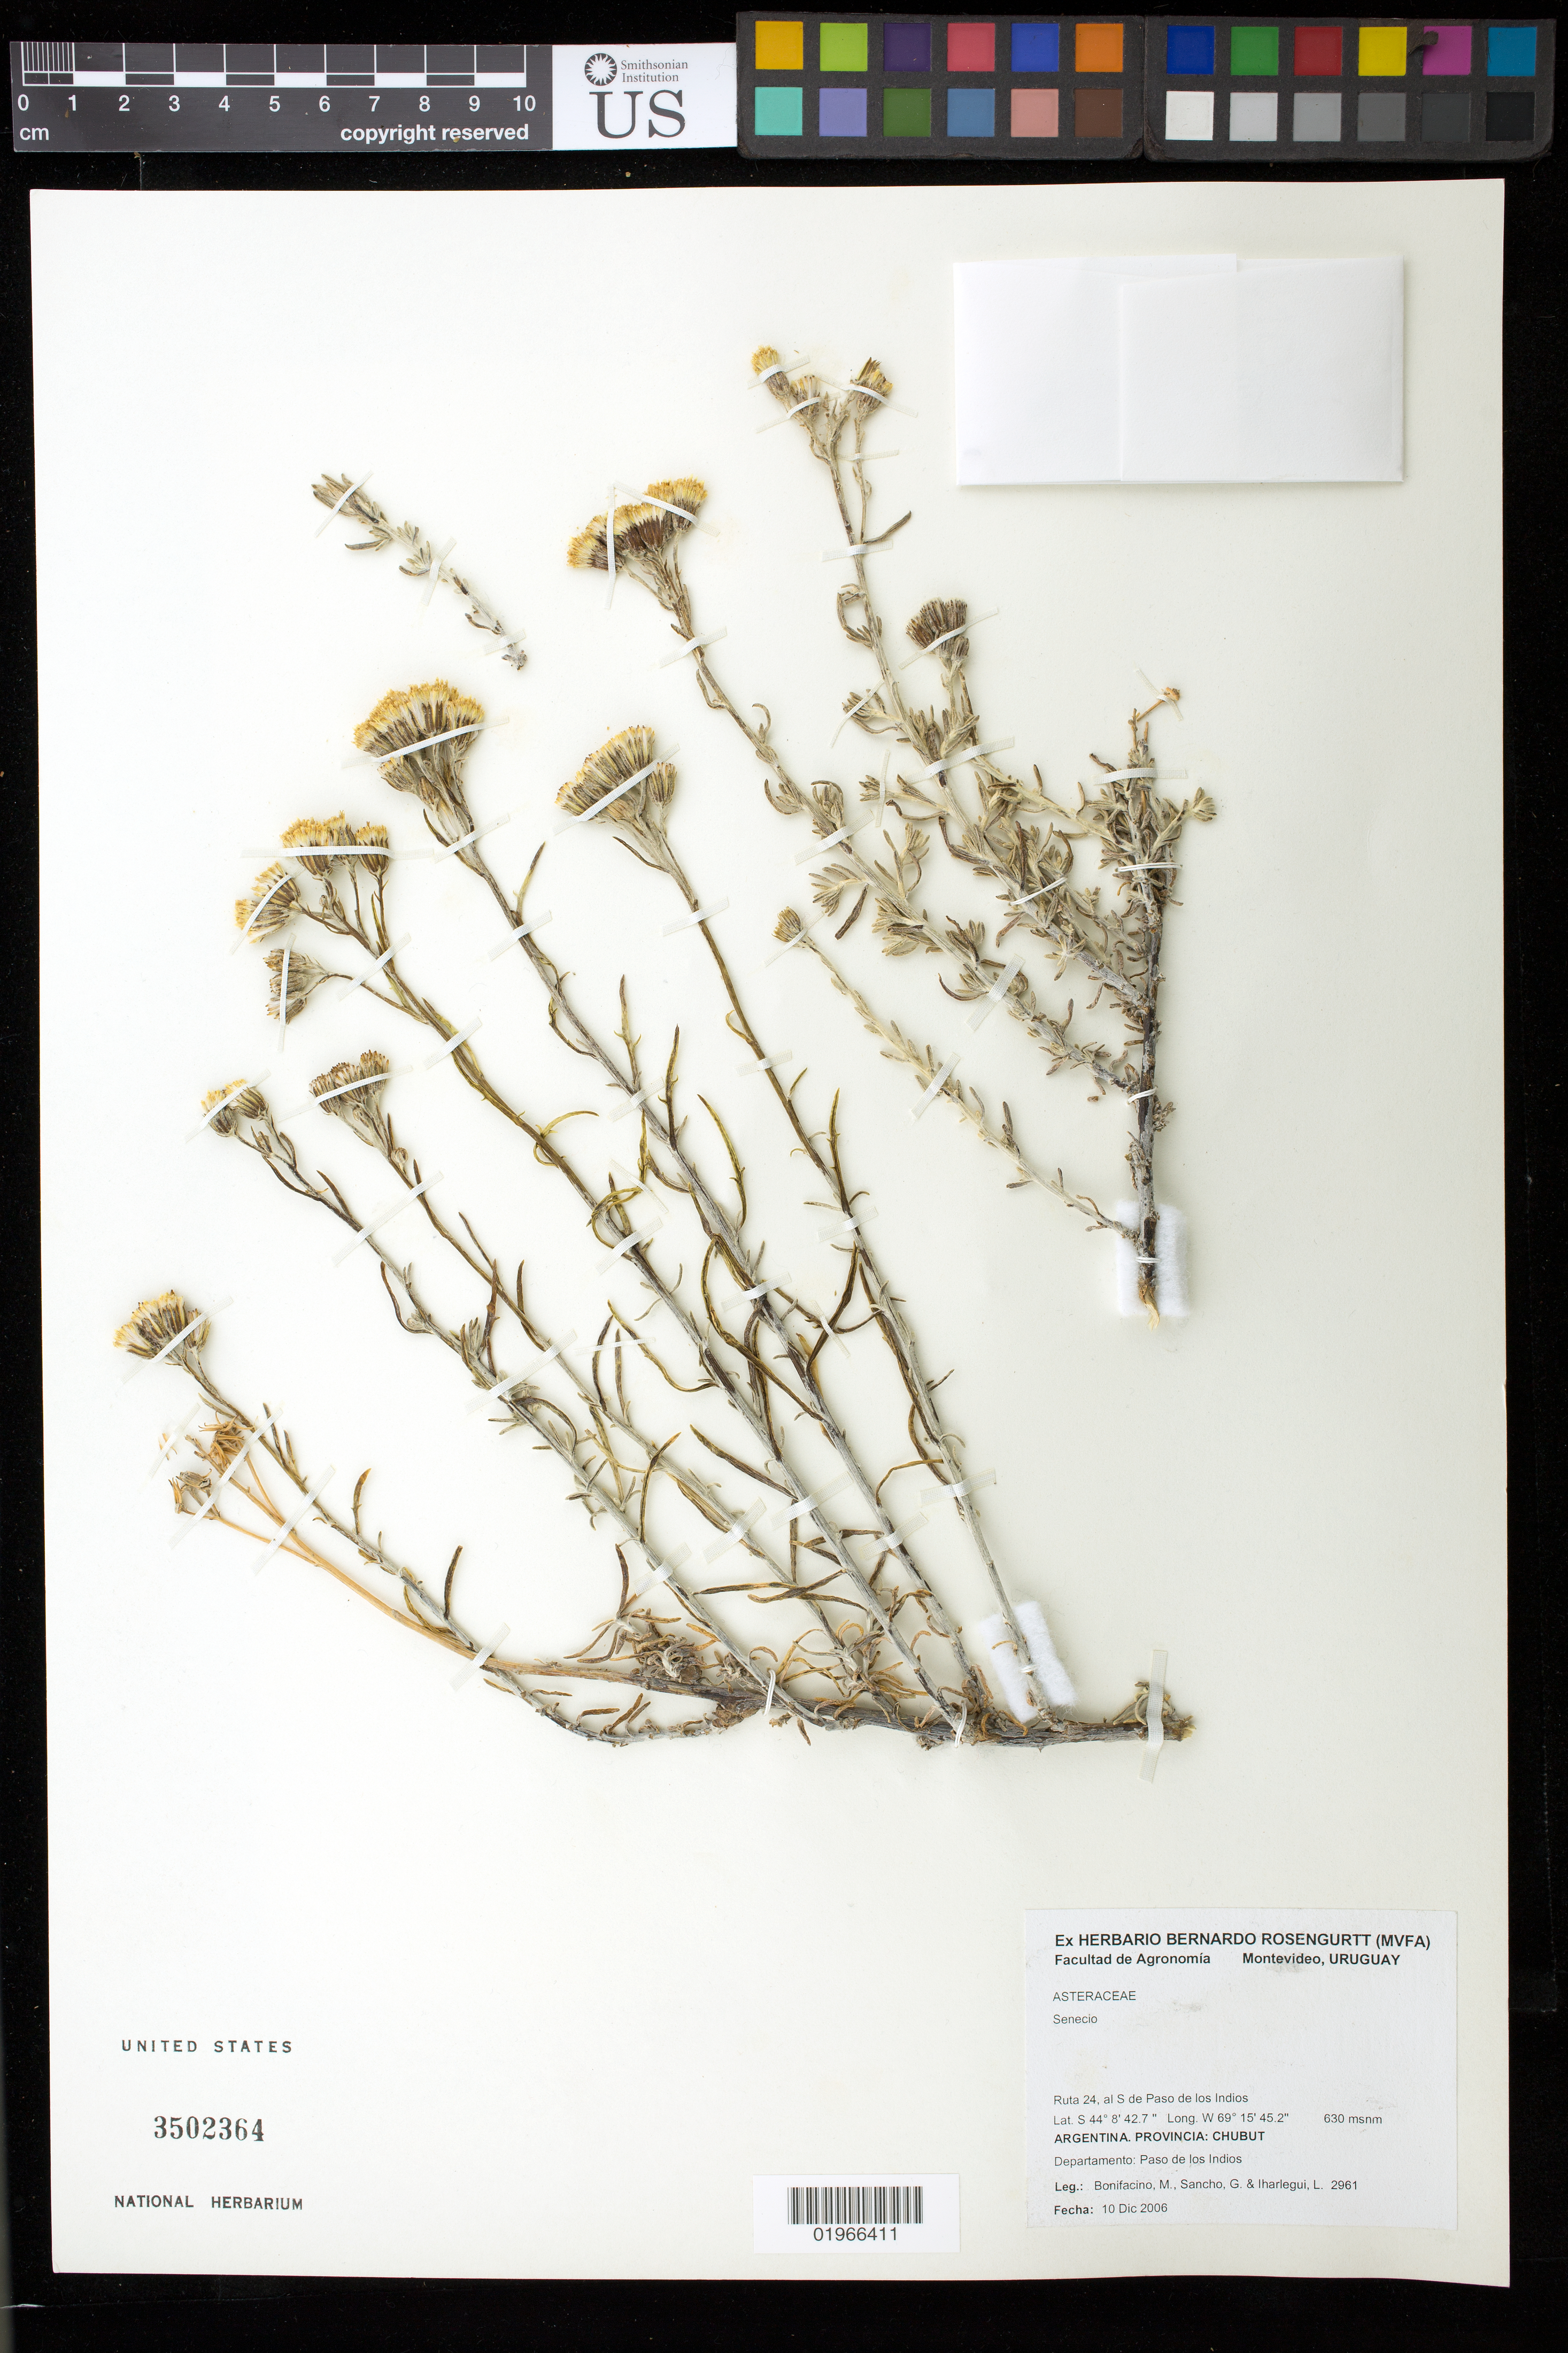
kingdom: Plantae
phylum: Tracheophyta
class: Magnoliopsida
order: Asterales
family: Asteraceae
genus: Senecio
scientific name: Senecio sp.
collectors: M. Bonifacino, G. Sancho & L. Iharlegui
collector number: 2961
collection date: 2006-12-10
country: Argentina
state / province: Chubut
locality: Departamento Paso de los Indios. Ruta 24, al S de Paso de los Indios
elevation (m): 630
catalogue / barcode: US 3502364